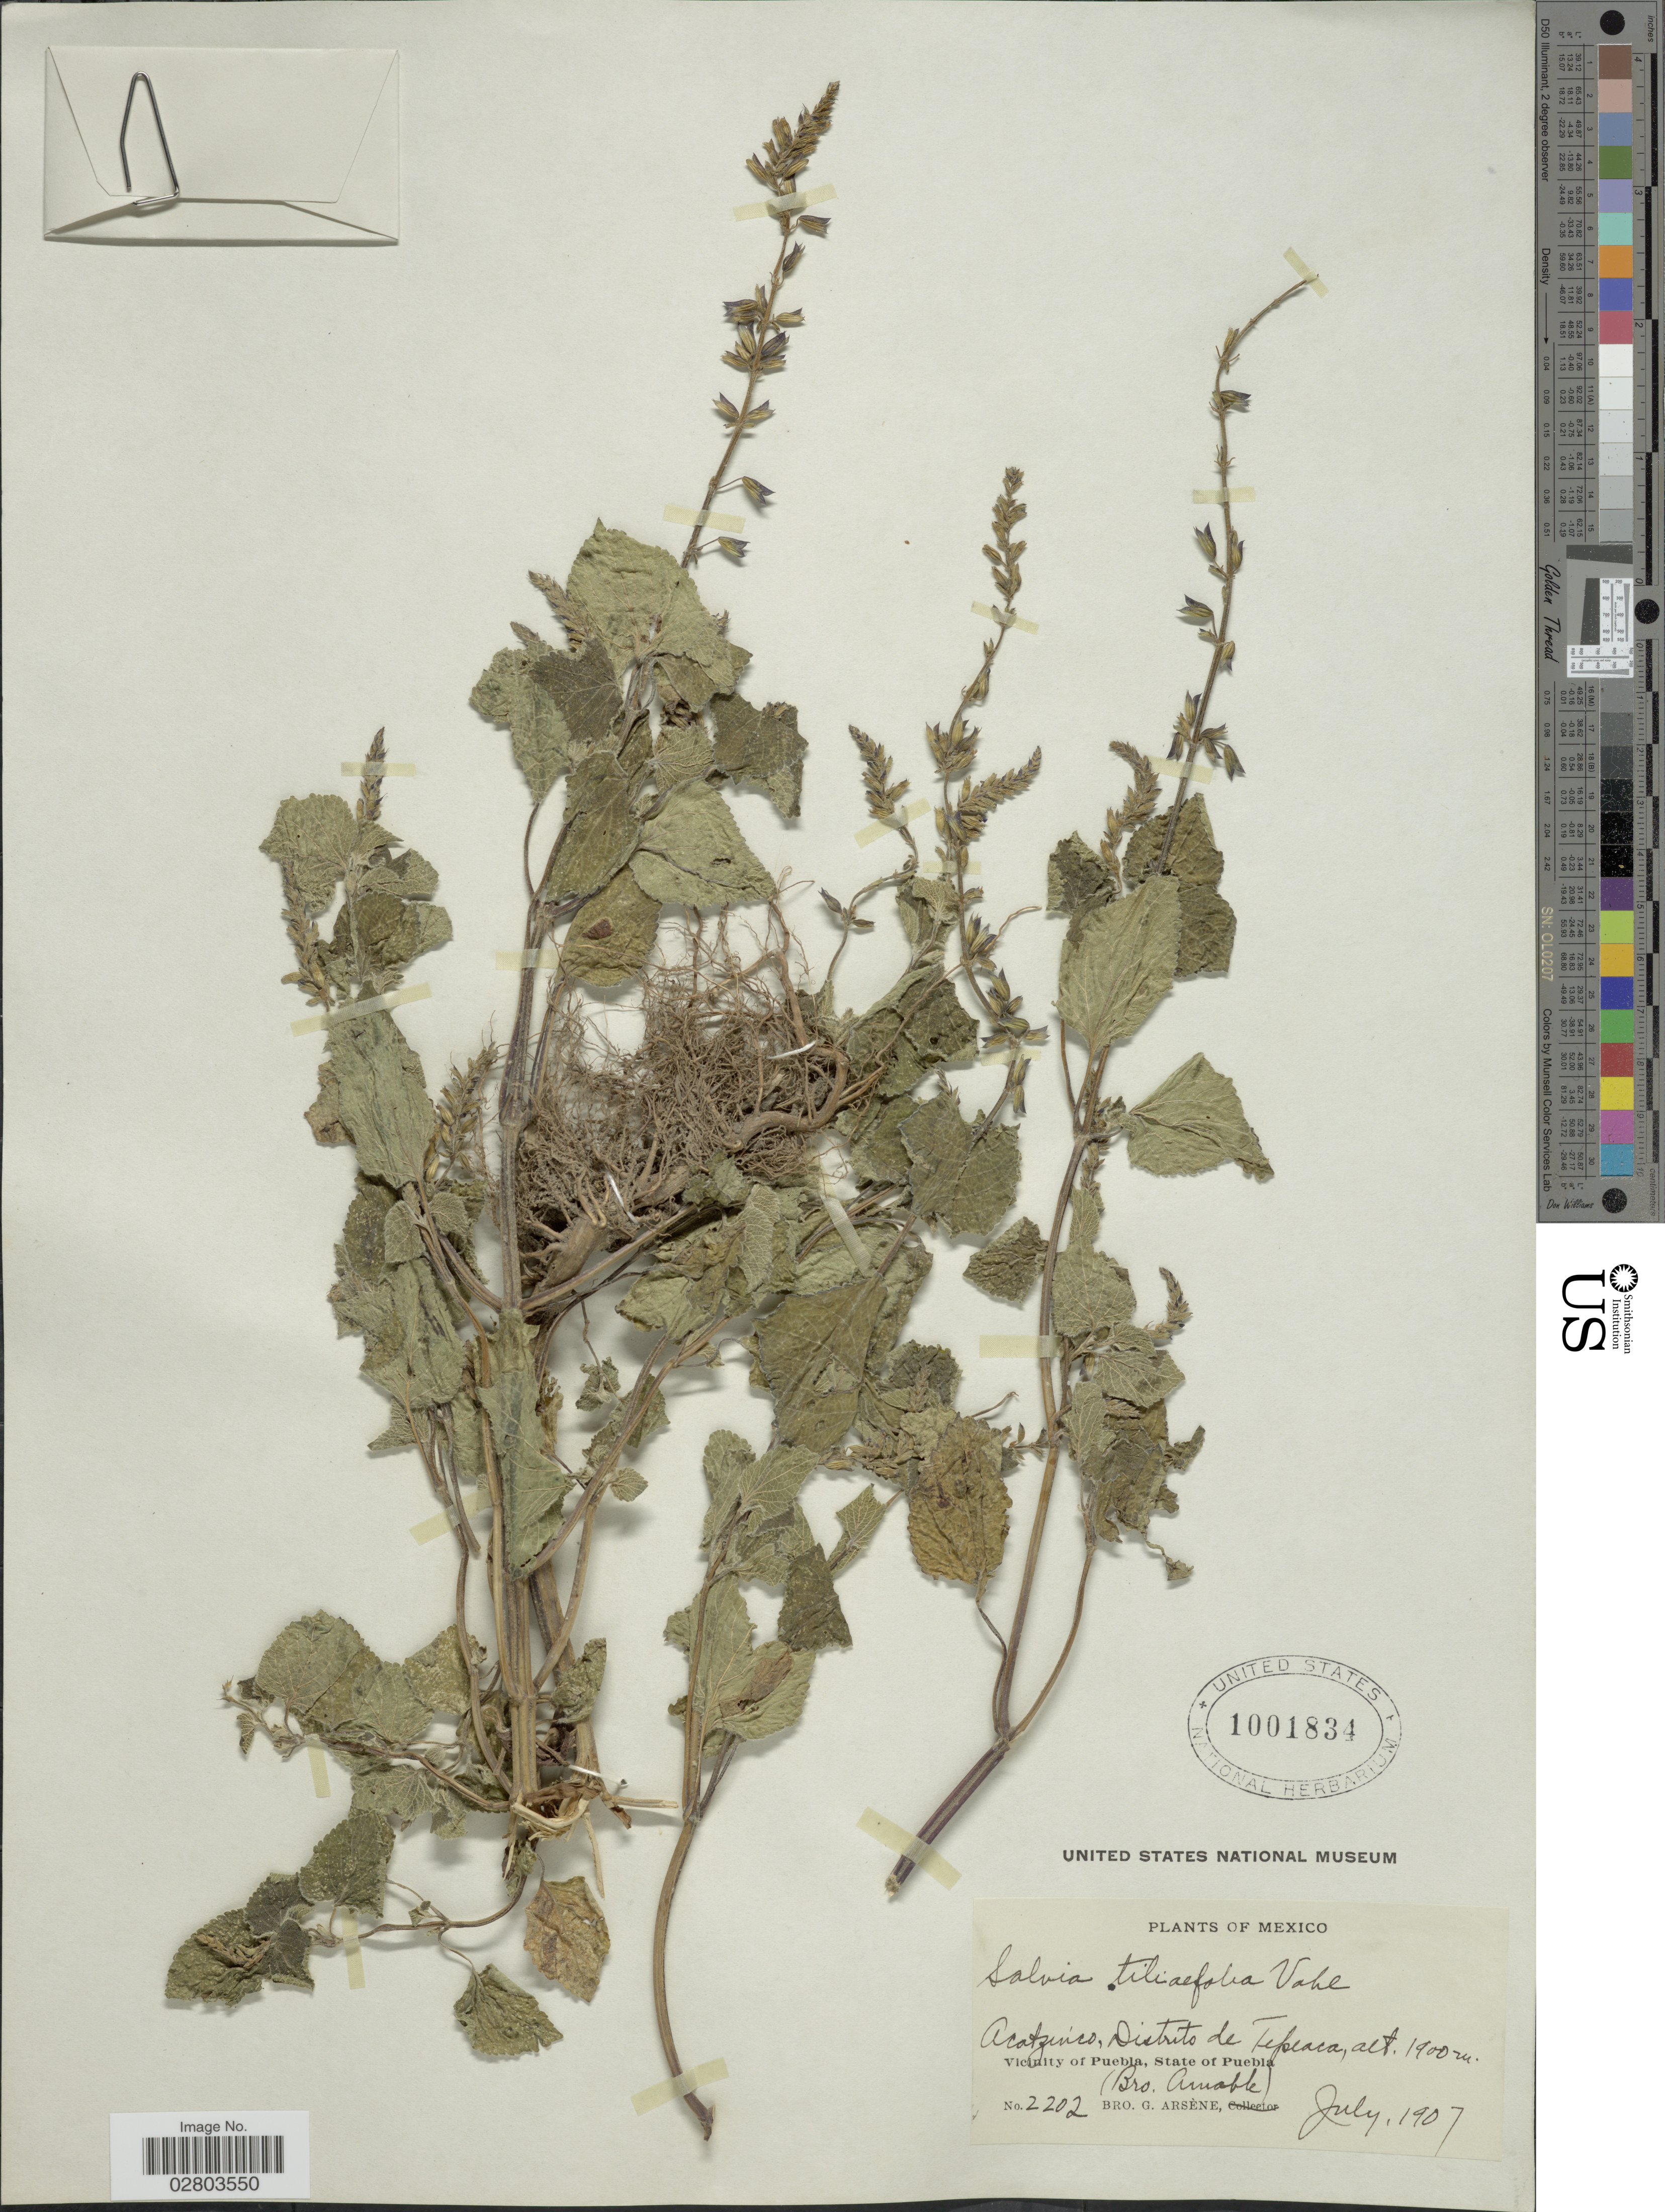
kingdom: Plantae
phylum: Tracheophyta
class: Magnoliopsida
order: Lamiales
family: Lamiaceae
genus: Salvia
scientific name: Salvia tiliifolia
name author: Vahl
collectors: Bro. G. Arsène & B. Amable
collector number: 2202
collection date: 1907-07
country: Mexico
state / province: Puebla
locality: Acatzinco, Distrito de Tepeaca. Vicinity of Puebla.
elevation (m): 1900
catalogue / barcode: US 1001834